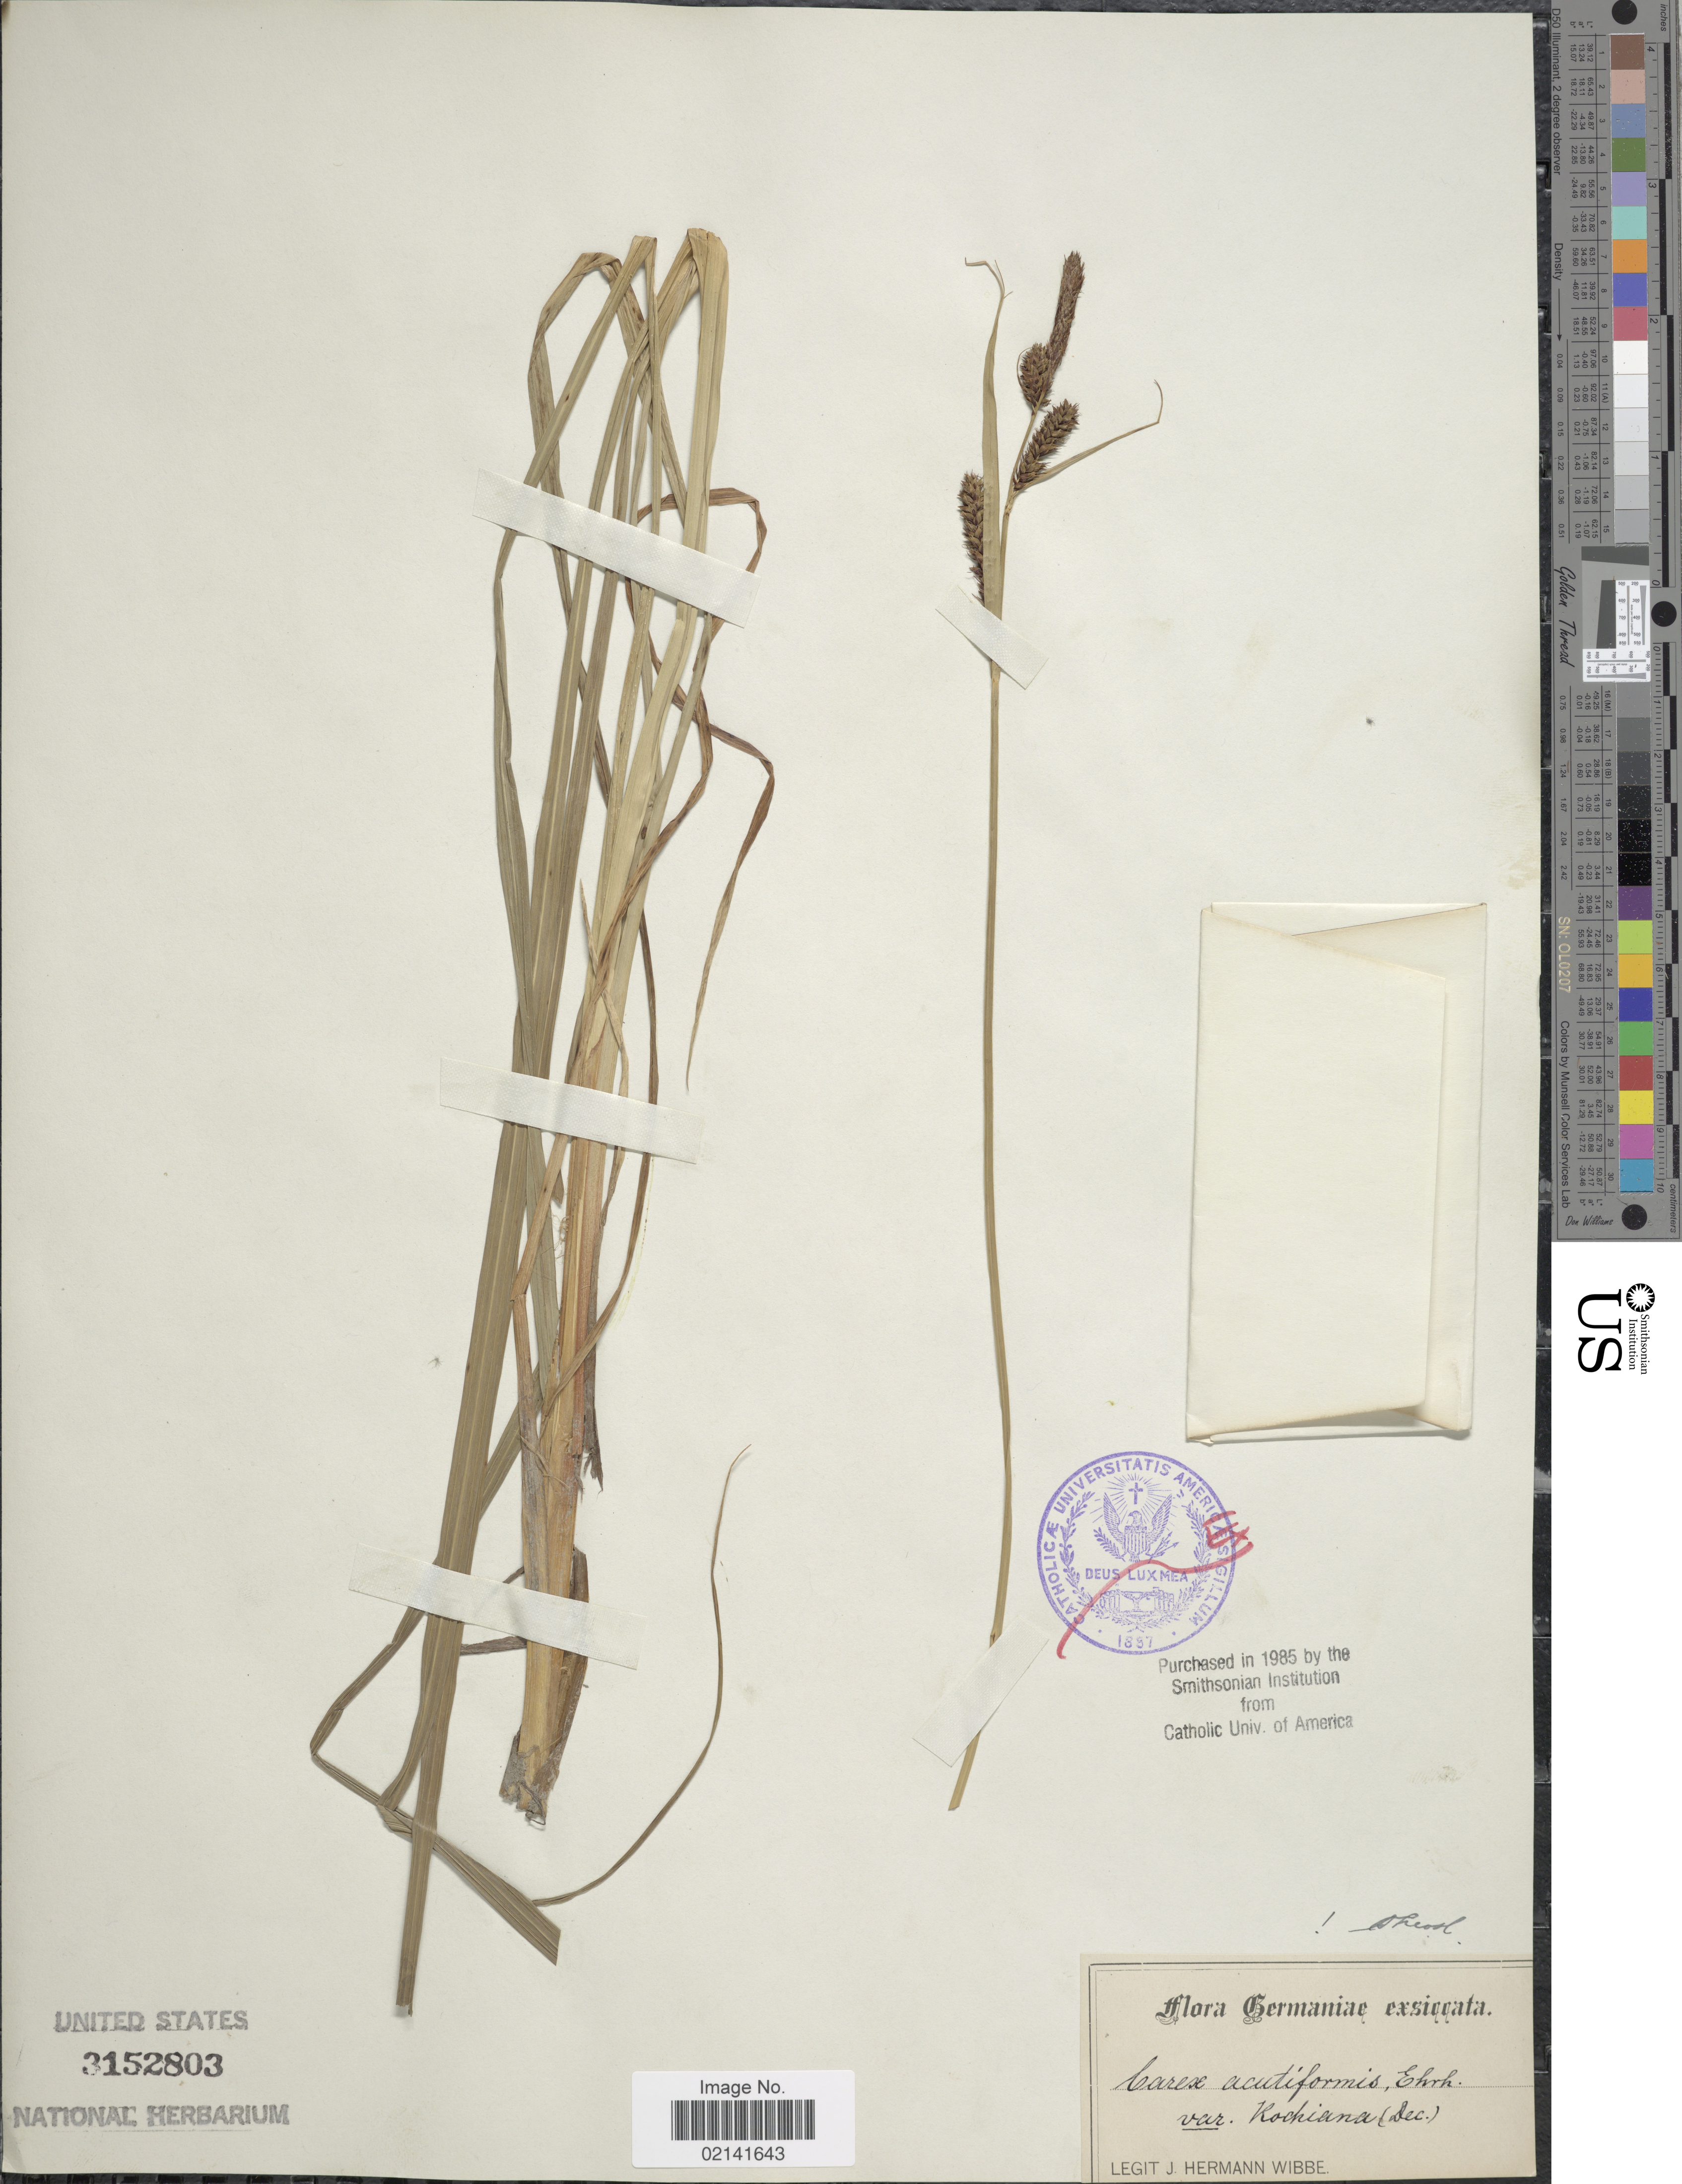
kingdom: Plantae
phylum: Tracheophyta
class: Liliopsida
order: Poales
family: Cyperaceae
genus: Carex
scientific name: Carex acutiformis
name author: Ehrh.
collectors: J. Wibbe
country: Germany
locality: Germaniae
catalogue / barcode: US 3152803